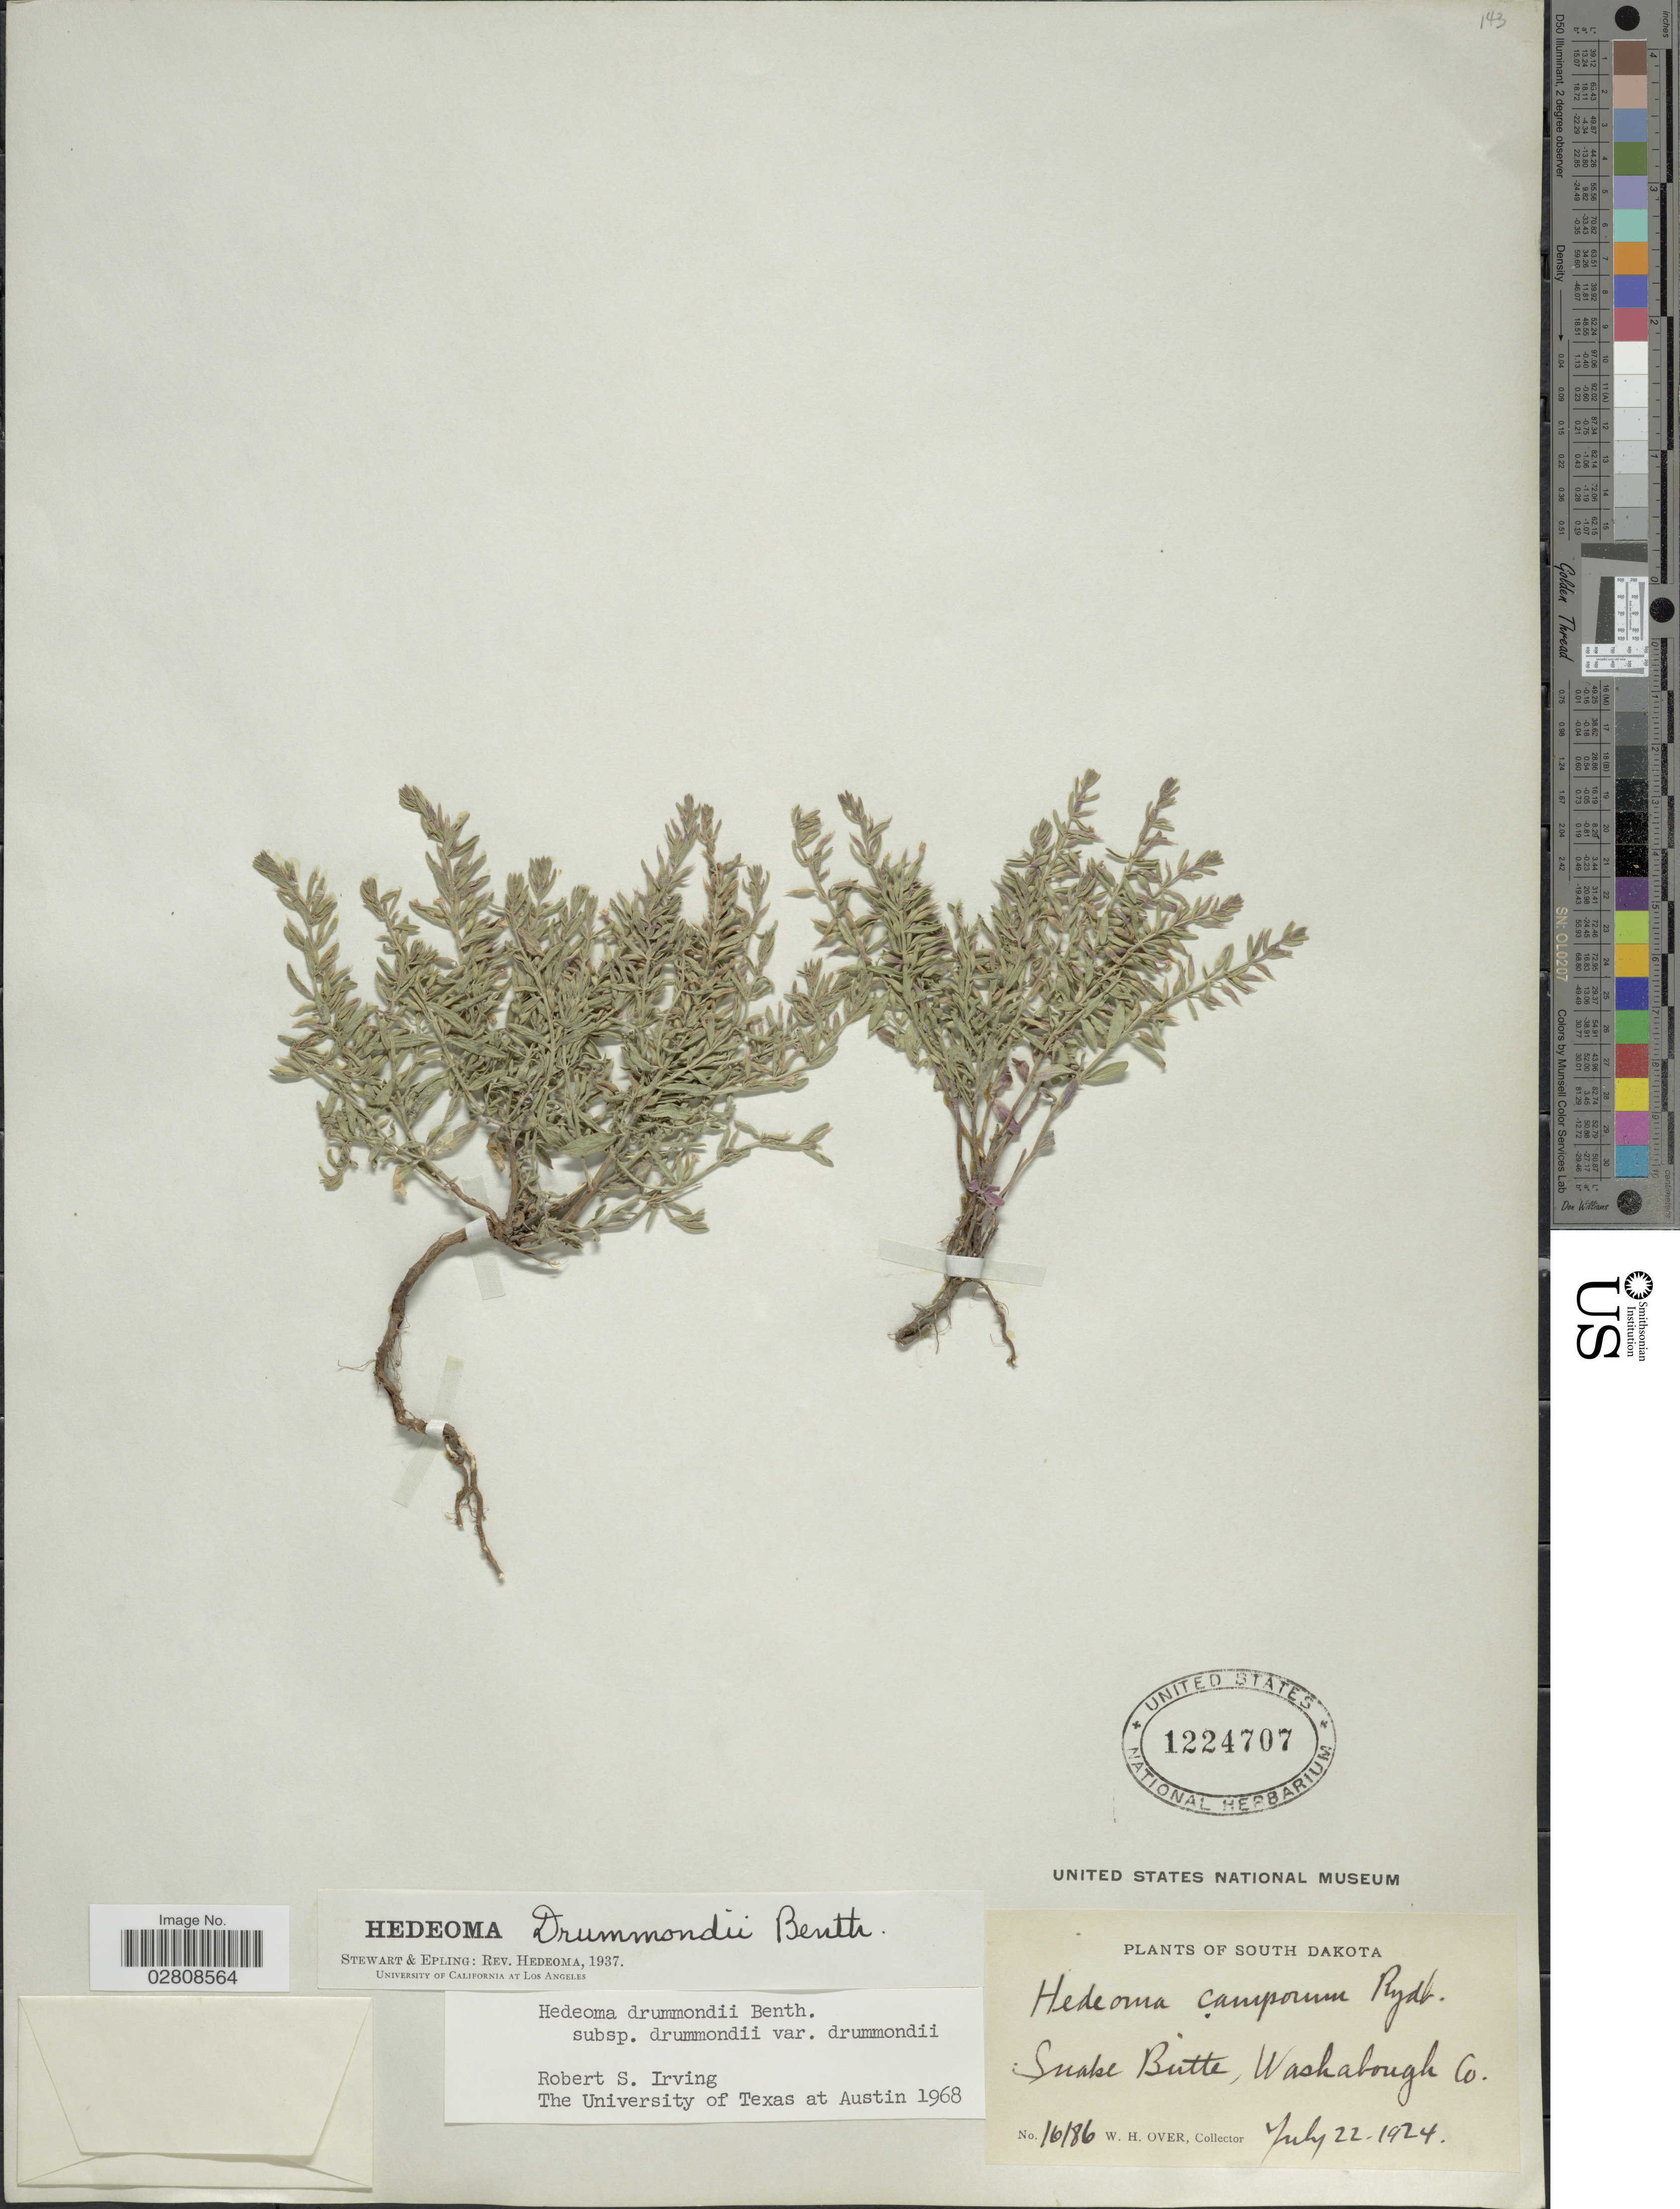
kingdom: Plantae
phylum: Tracheophyta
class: Magnoliopsida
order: Lamiales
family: Lamiaceae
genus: Hedeoma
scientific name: Hedeoma drummondii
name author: Benth.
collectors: W. Over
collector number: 16186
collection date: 1924-07-22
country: United States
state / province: South Dakota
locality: Snake Butte, Washabough Co.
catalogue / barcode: US 1224707